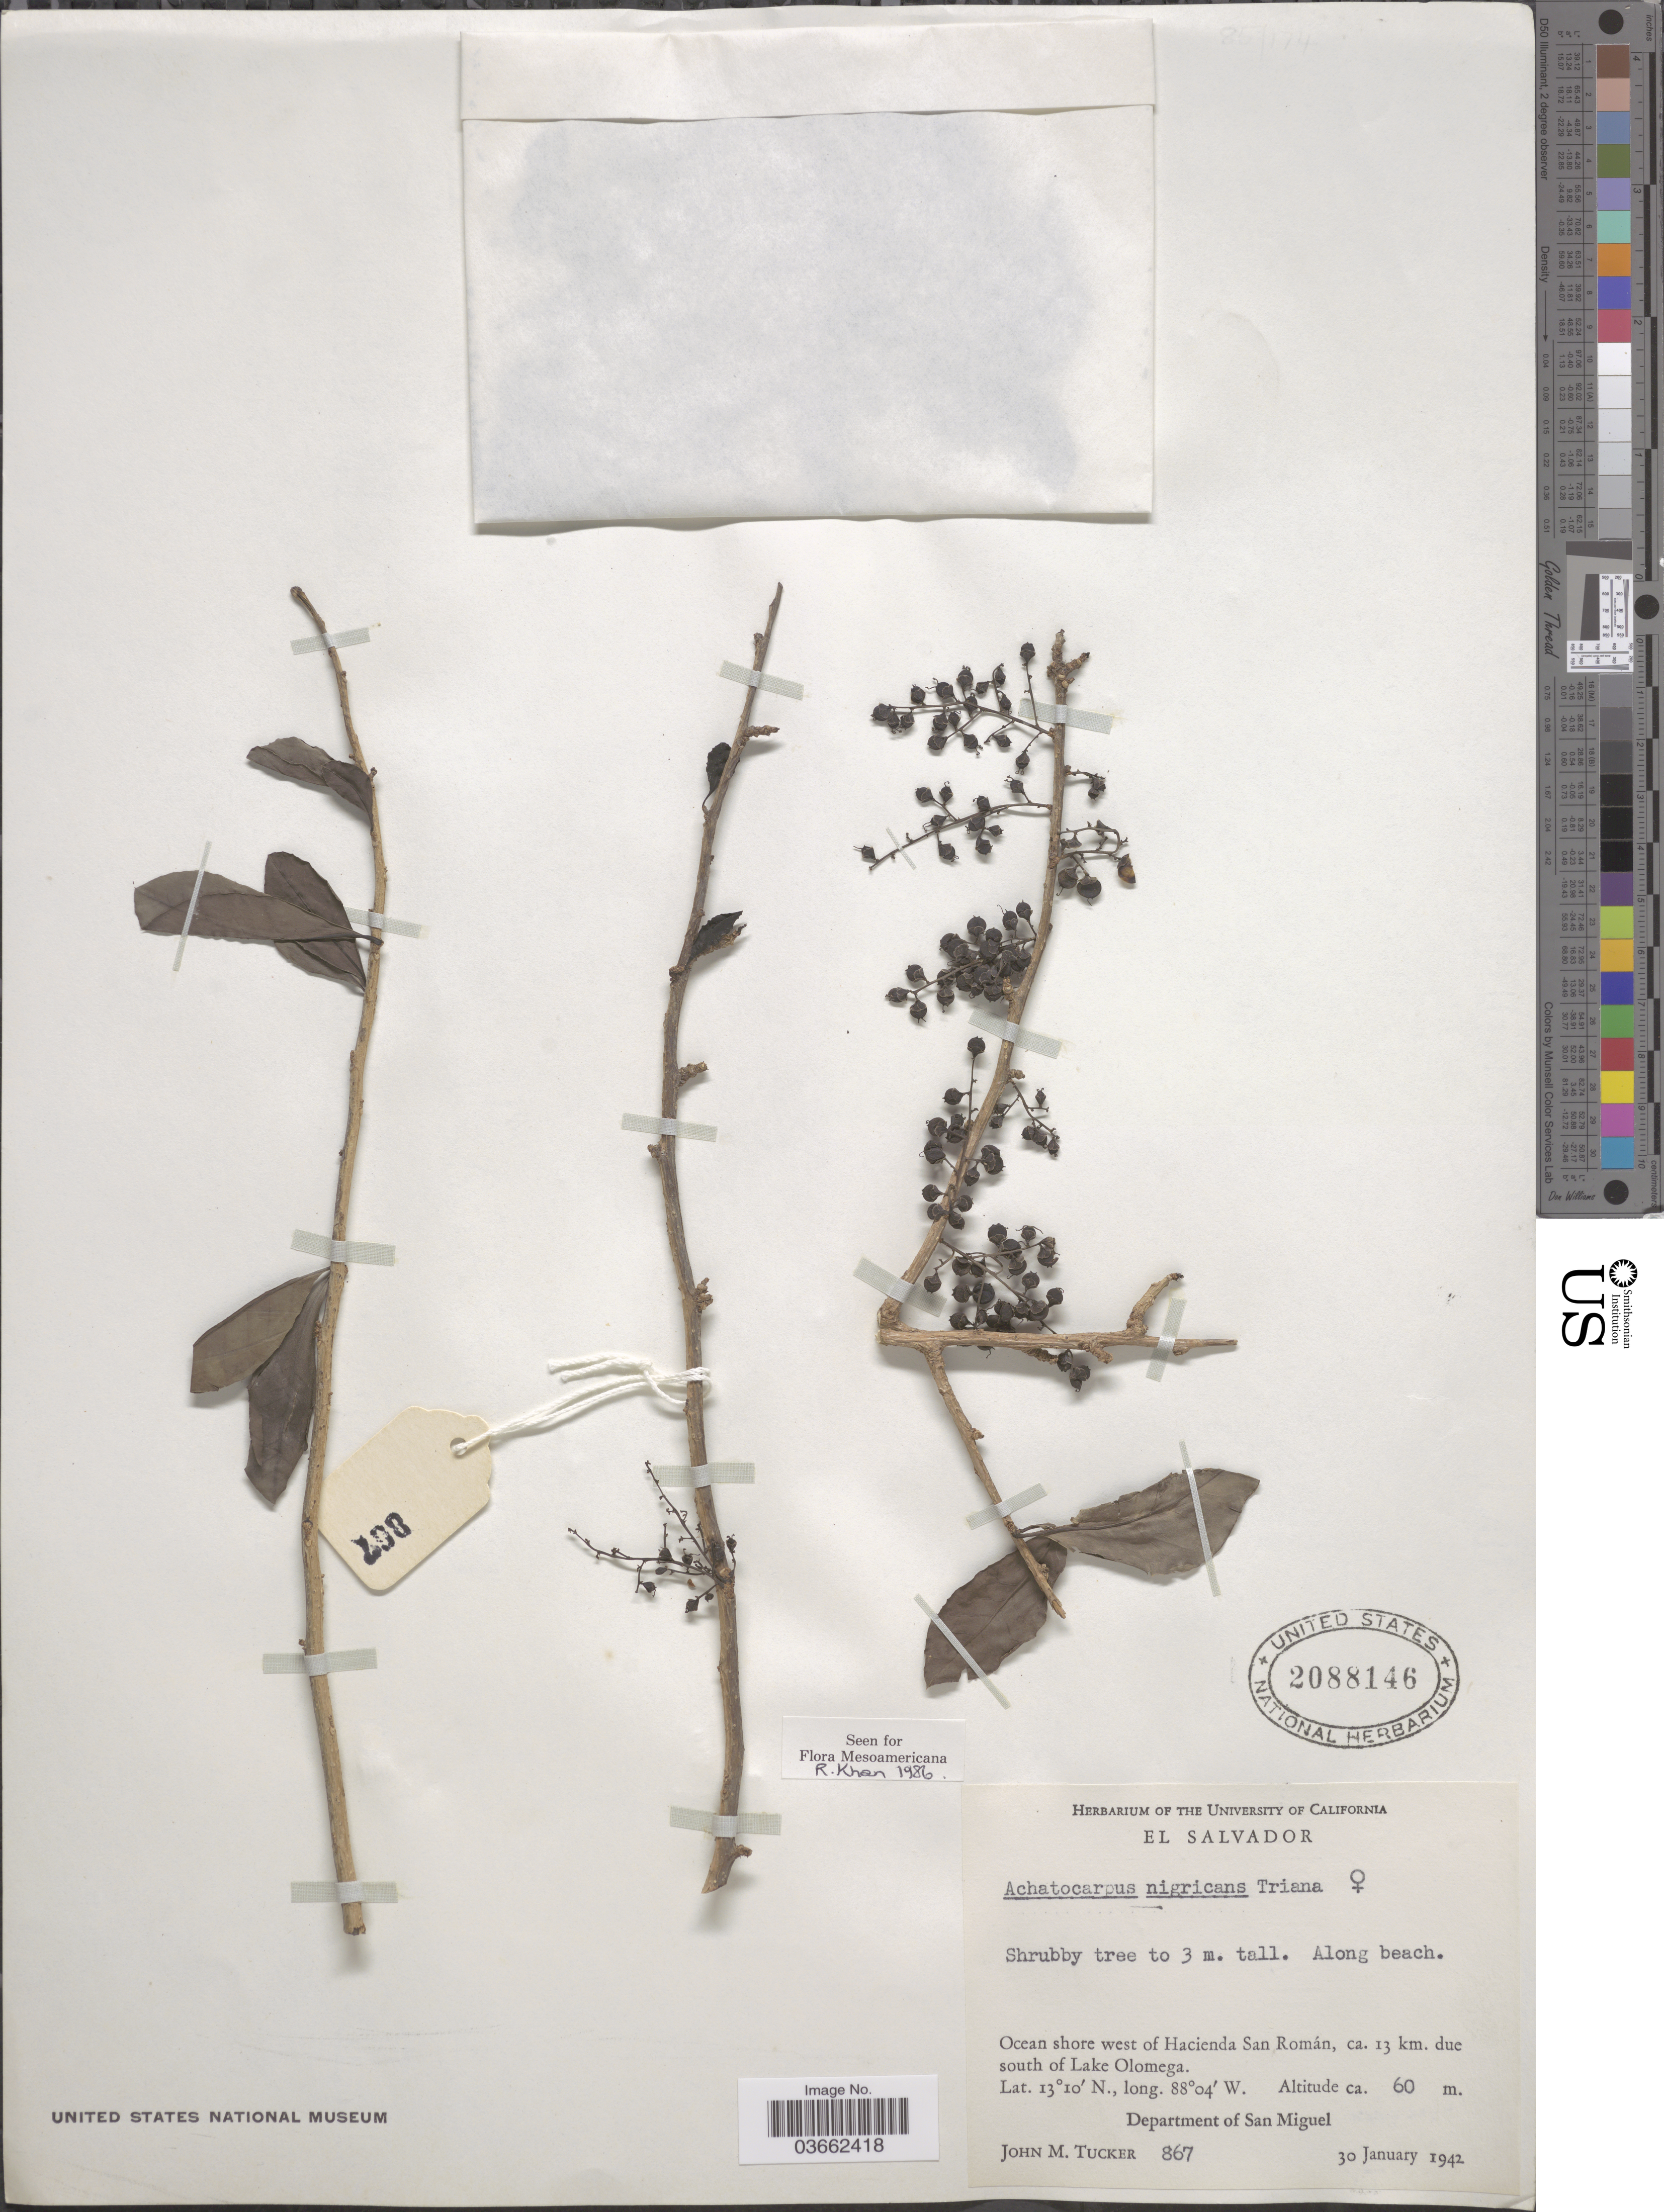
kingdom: Plantae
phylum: Tracheophyta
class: Magnoliopsida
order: Caryophyllales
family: Achatocarpaceae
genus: Achatocarpus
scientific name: Achatocarpus nigricans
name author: Triana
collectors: J. M. Tucker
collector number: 867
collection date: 1942-01-30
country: El Salvador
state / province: San Miguel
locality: Ocean shore west of Hacienda San Román, ca. 13 km. due south of Lake Olomega. Department of San Miguel.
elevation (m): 60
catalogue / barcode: US 2088146